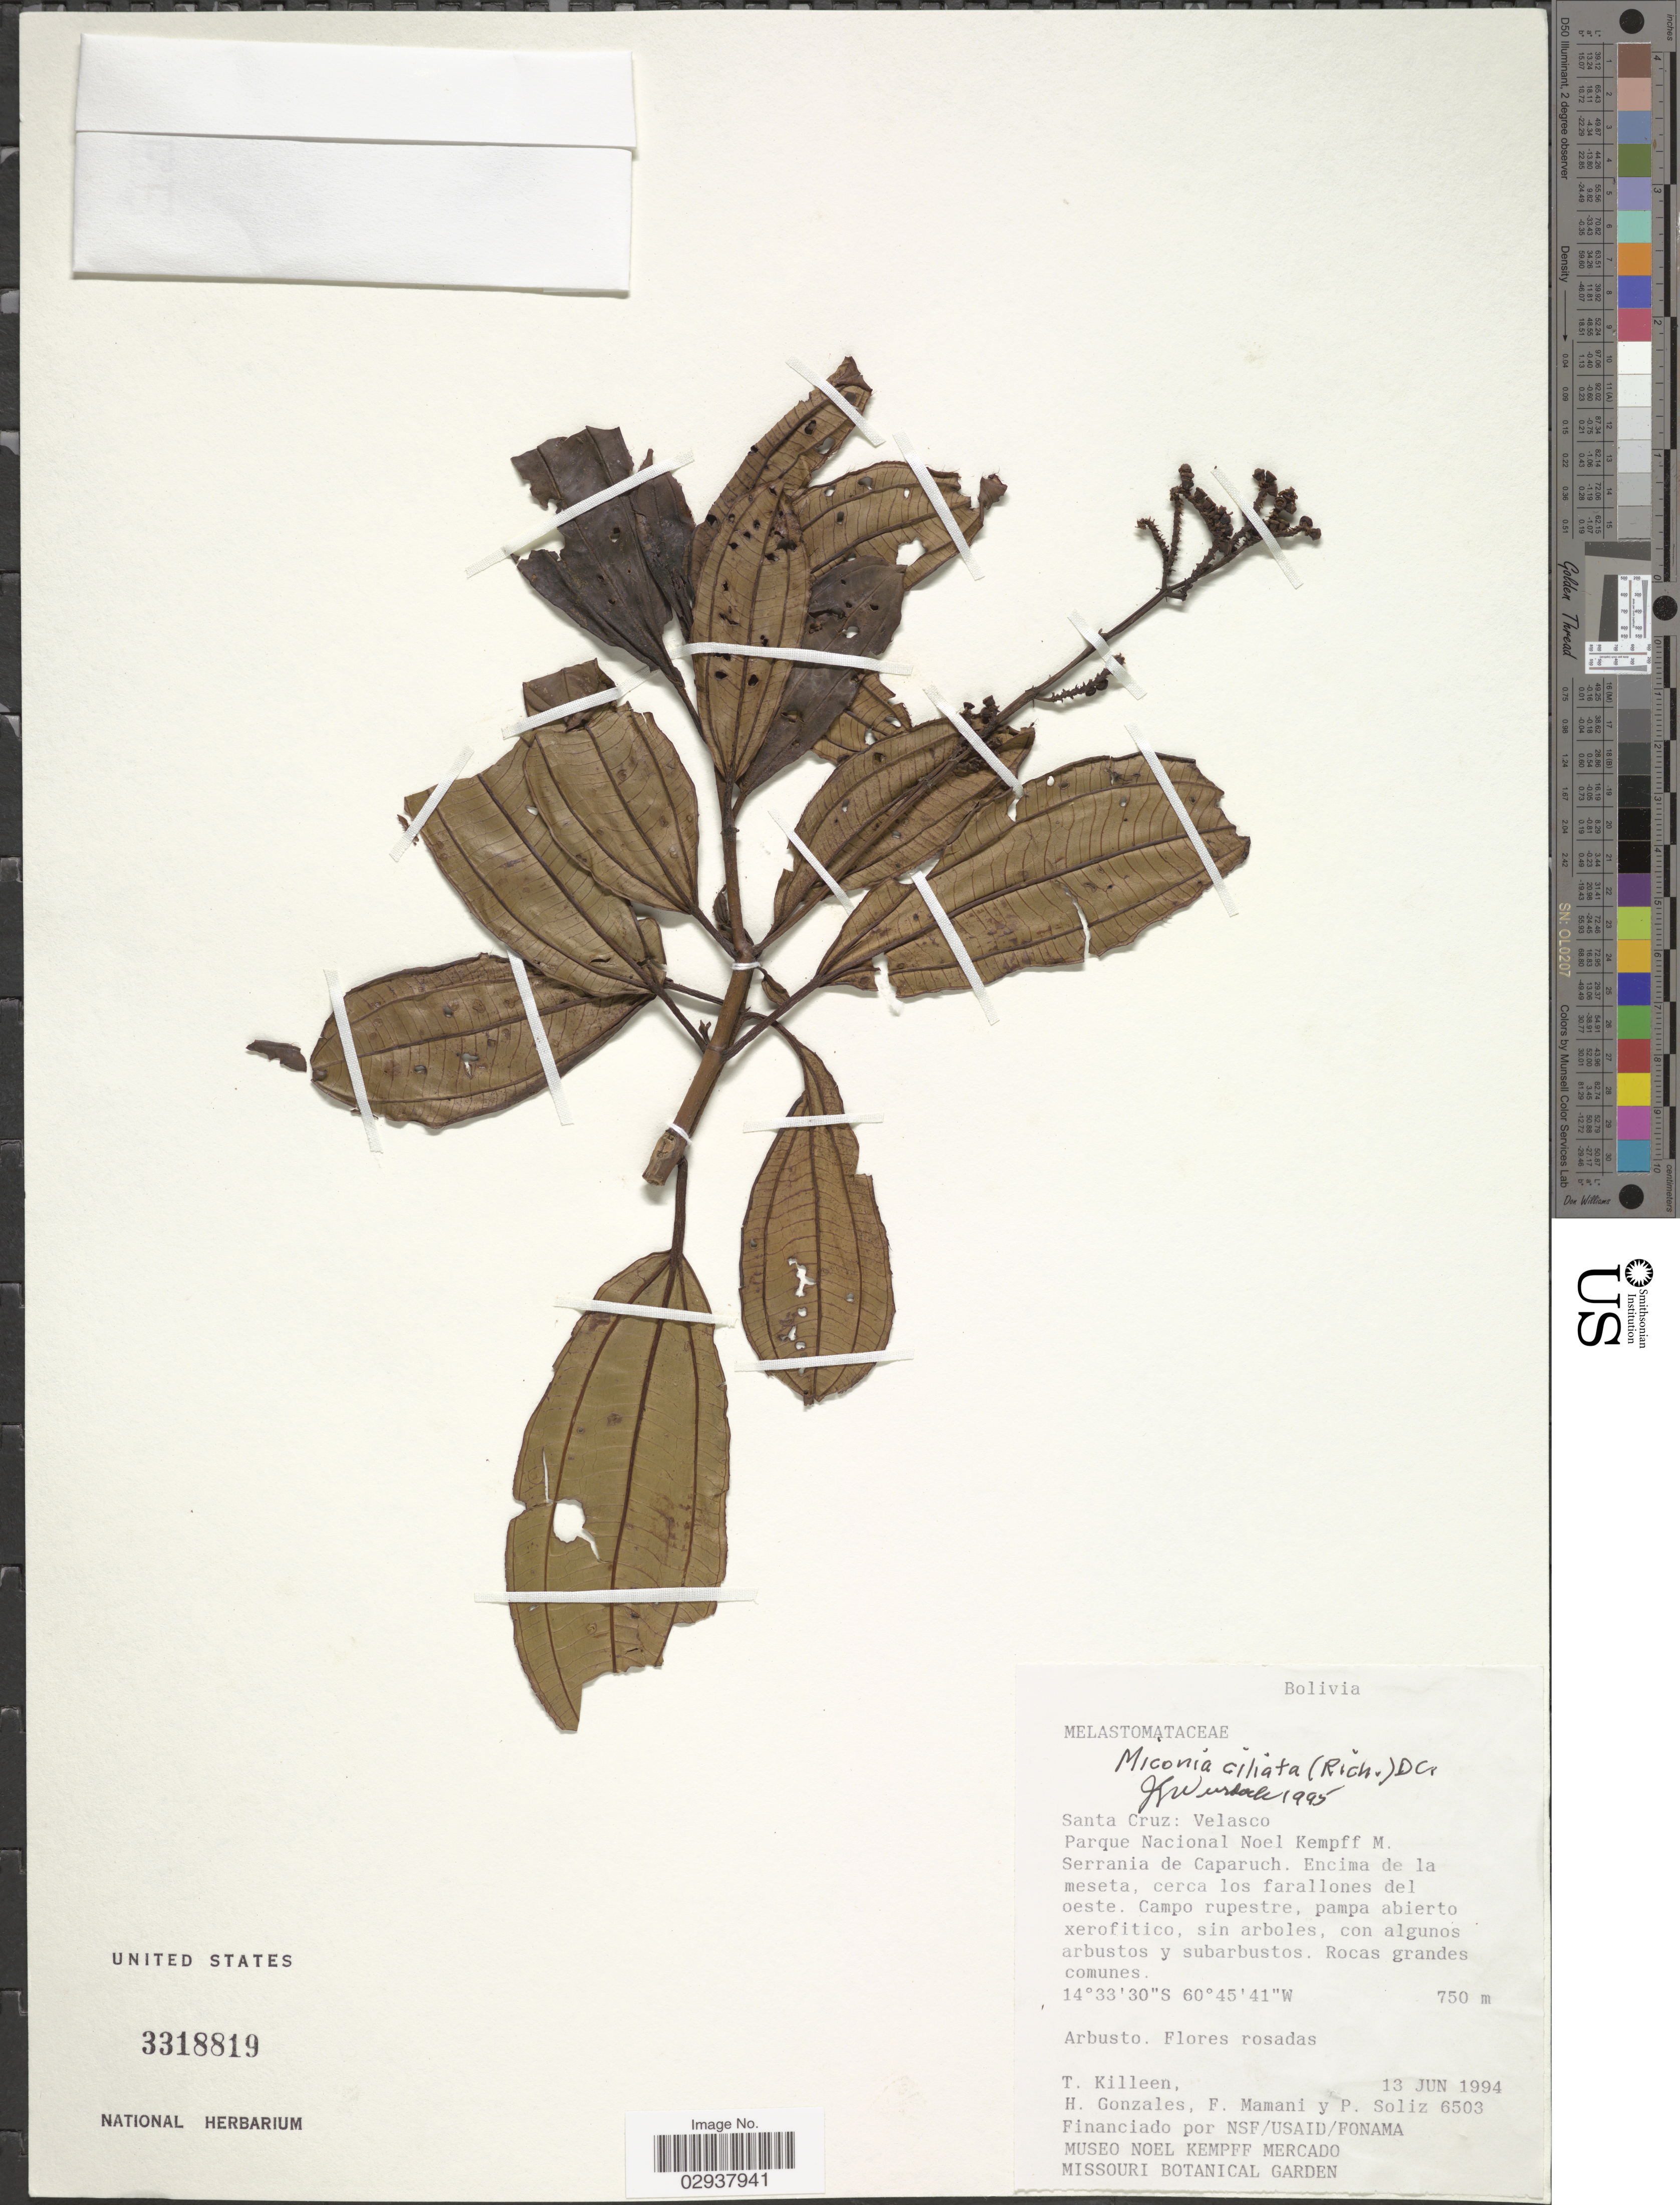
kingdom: Plantae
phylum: Tracheophyta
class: Magnoliopsida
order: Myrtales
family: Melastomataceae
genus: Miconia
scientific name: Miconia ciliata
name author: (Rich.) DC.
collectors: T. J. Killeen, H. Gonzales, F. Mamani & P. Soliz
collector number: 6503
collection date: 1994-06-13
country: Bolivia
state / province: Santa Cruz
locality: Velasco. Parque Nacional Noel Kempff M. Serrania de Caparuch. Encima de la meseta, cerca los farallones del oeste.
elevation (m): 750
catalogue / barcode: US 3318819